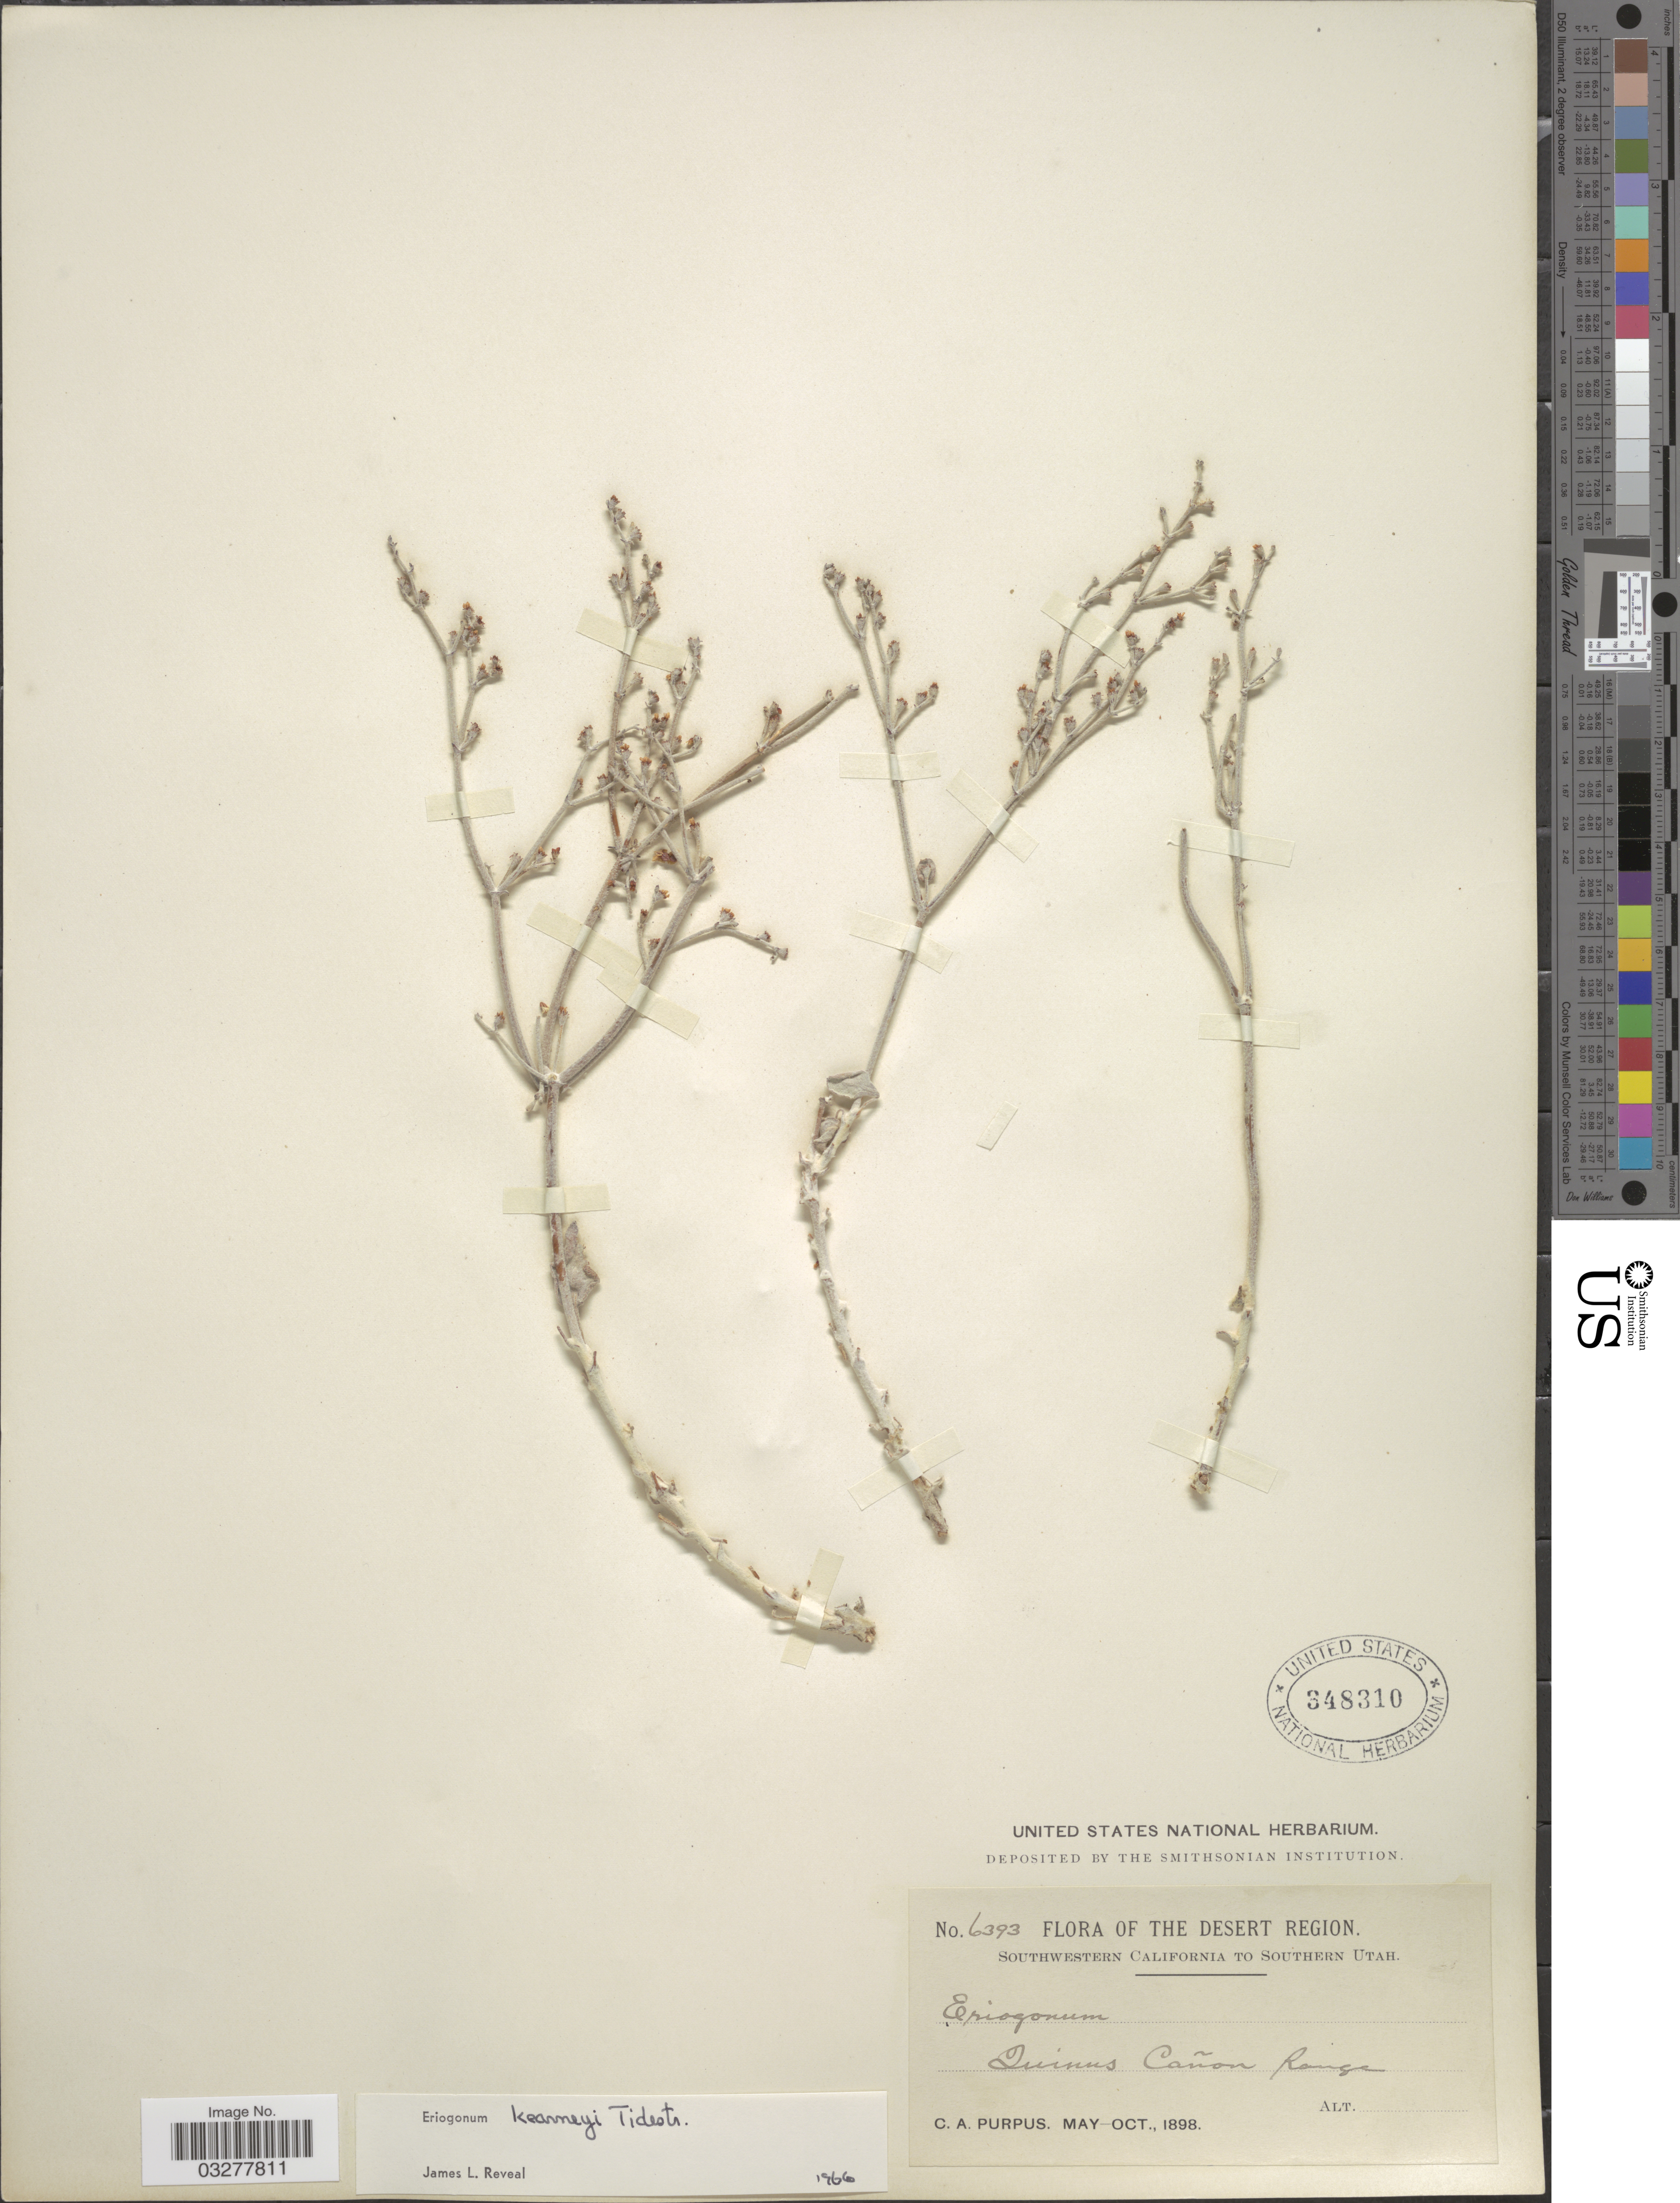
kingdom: Plantae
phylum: Tracheophyta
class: Magnoliopsida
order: Caryophyllales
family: Polygonaceae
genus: Eriogonum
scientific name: Eriogonum kearneyi var. kearneyi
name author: Tidestr.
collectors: C. A. Purpus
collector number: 6393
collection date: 1898-05/1898-10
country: United States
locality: The Desert Region. Southwestern California to Southern Utah. Quinus Cañon Range.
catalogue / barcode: US 348310